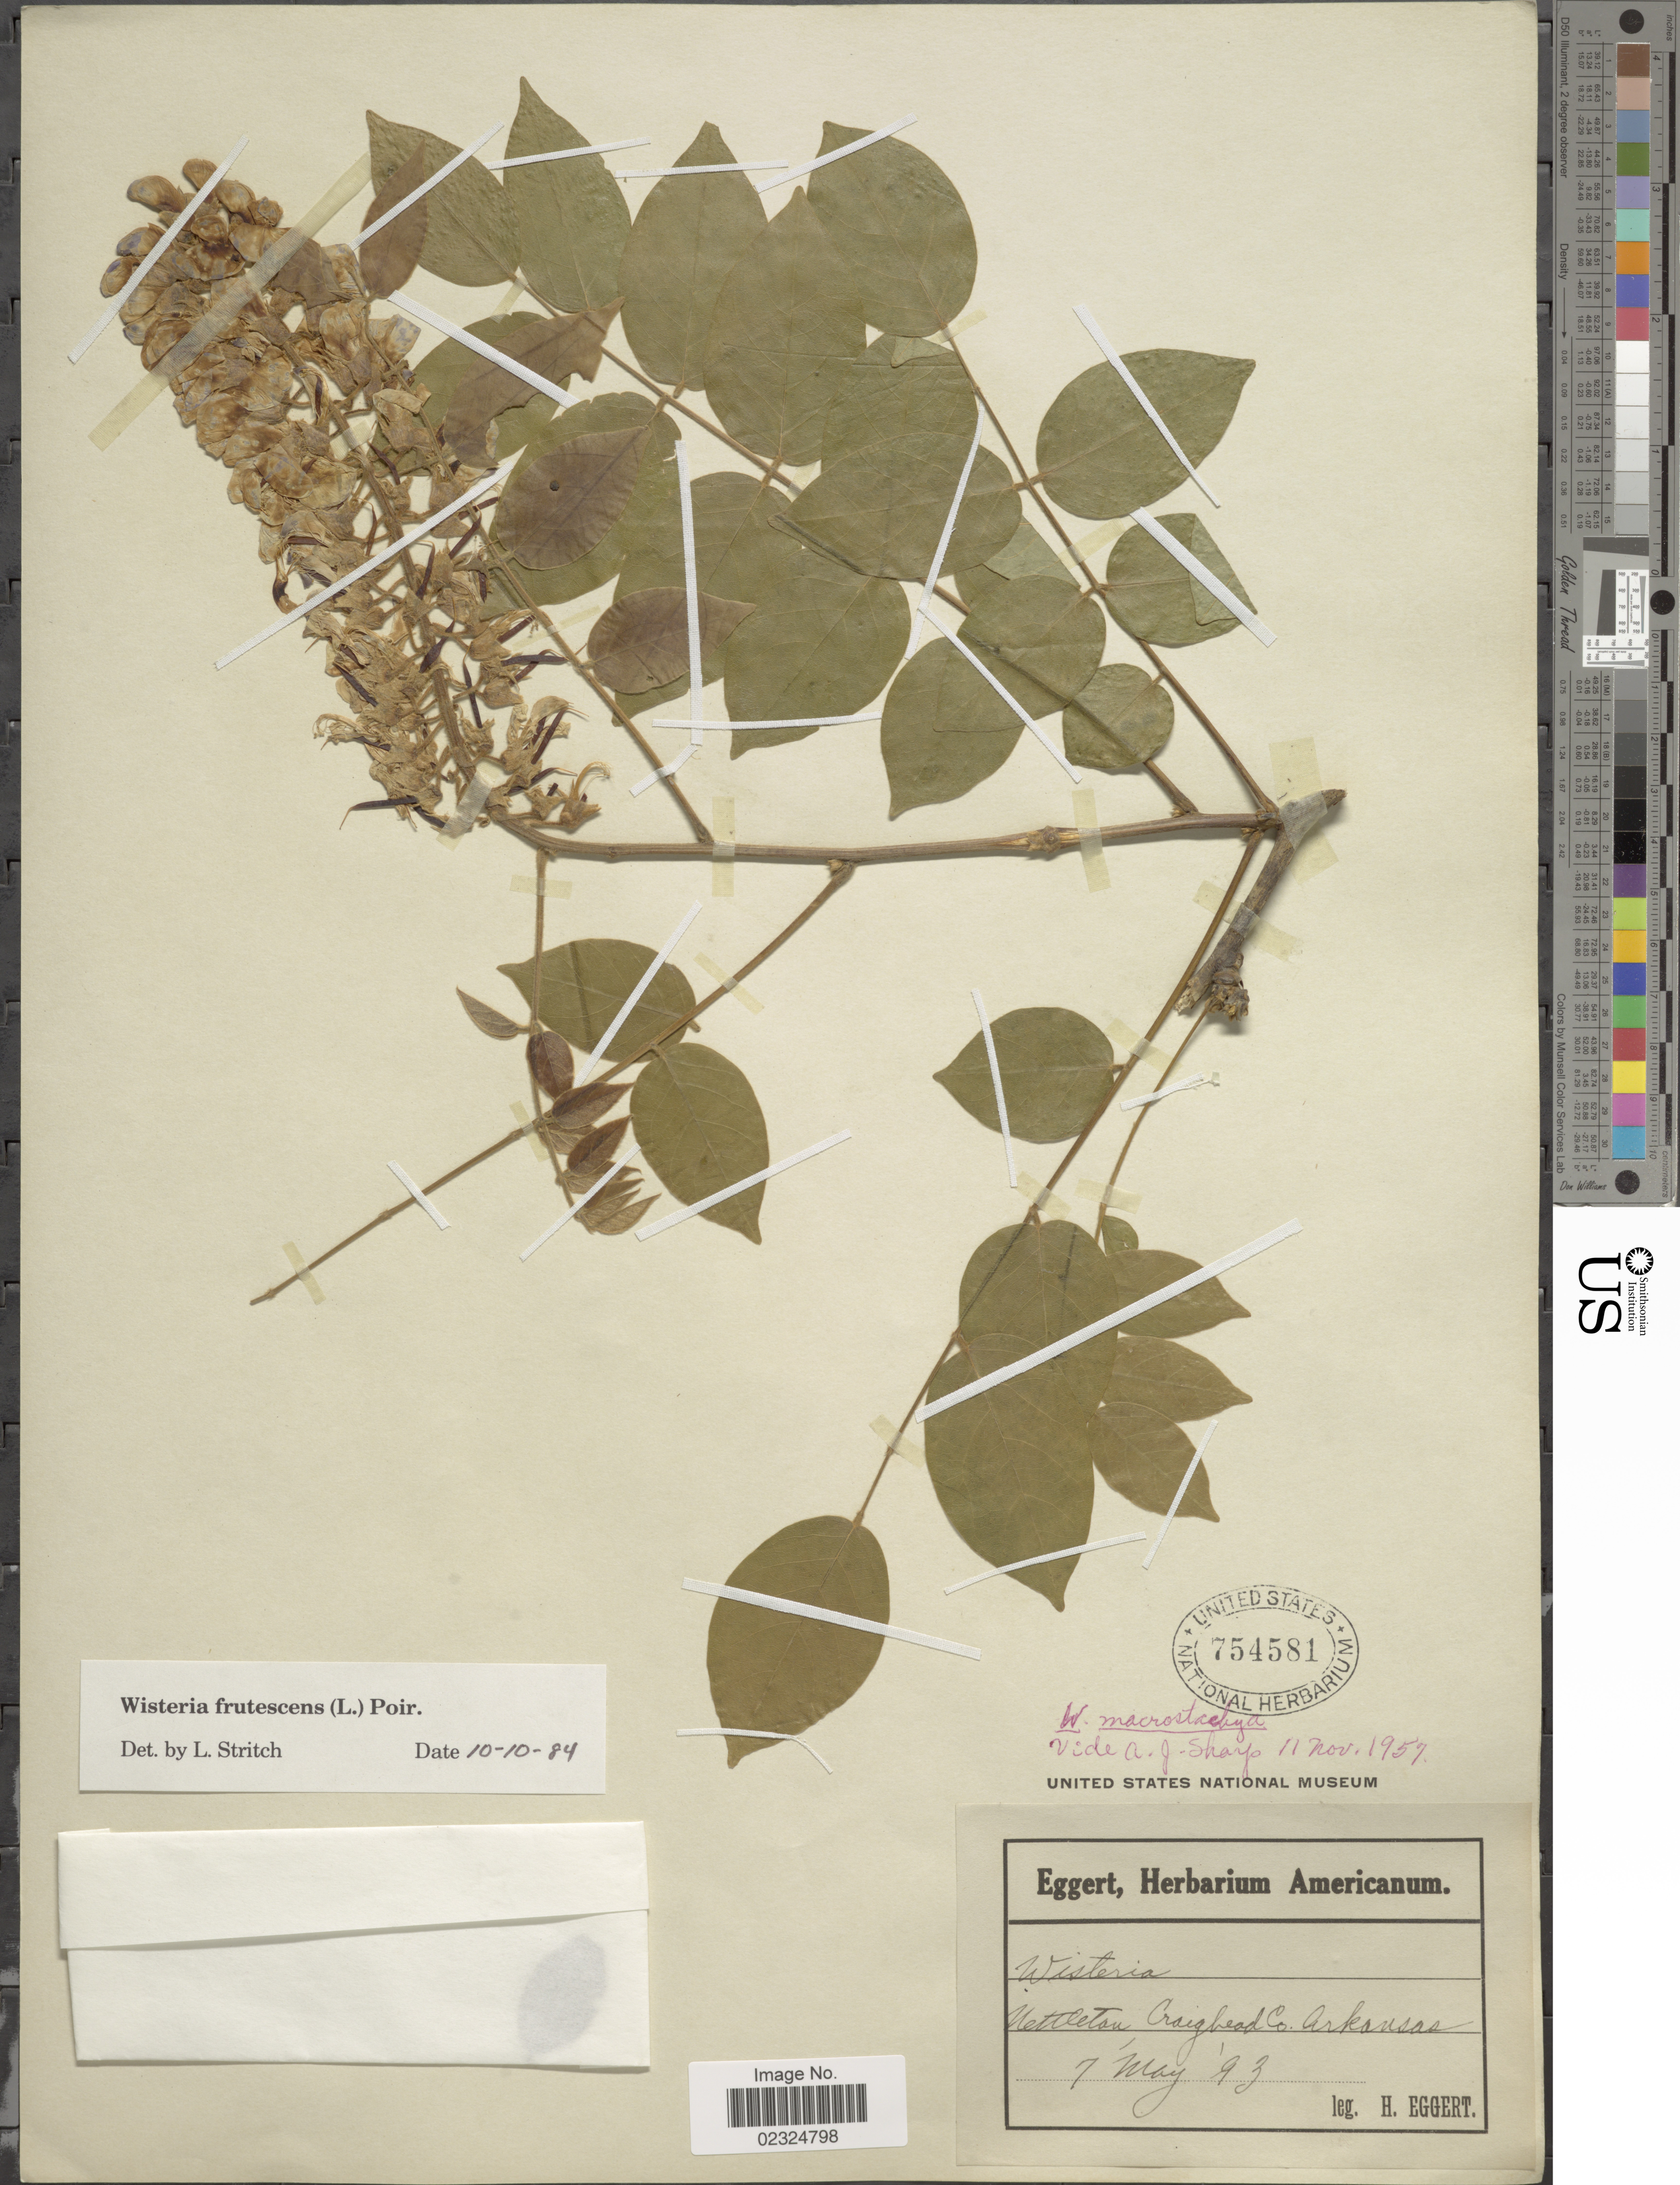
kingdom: Plantae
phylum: Tracheophyta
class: Magnoliopsida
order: Fabales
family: Fabaceae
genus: Wisteria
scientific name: Wisteria frutescens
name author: (L.) Poir.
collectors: H. Eggert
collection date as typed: Transcribed d/m/y: 7/5/93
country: United States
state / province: Arkansas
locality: Northern Craighead Co.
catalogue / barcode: US 754581